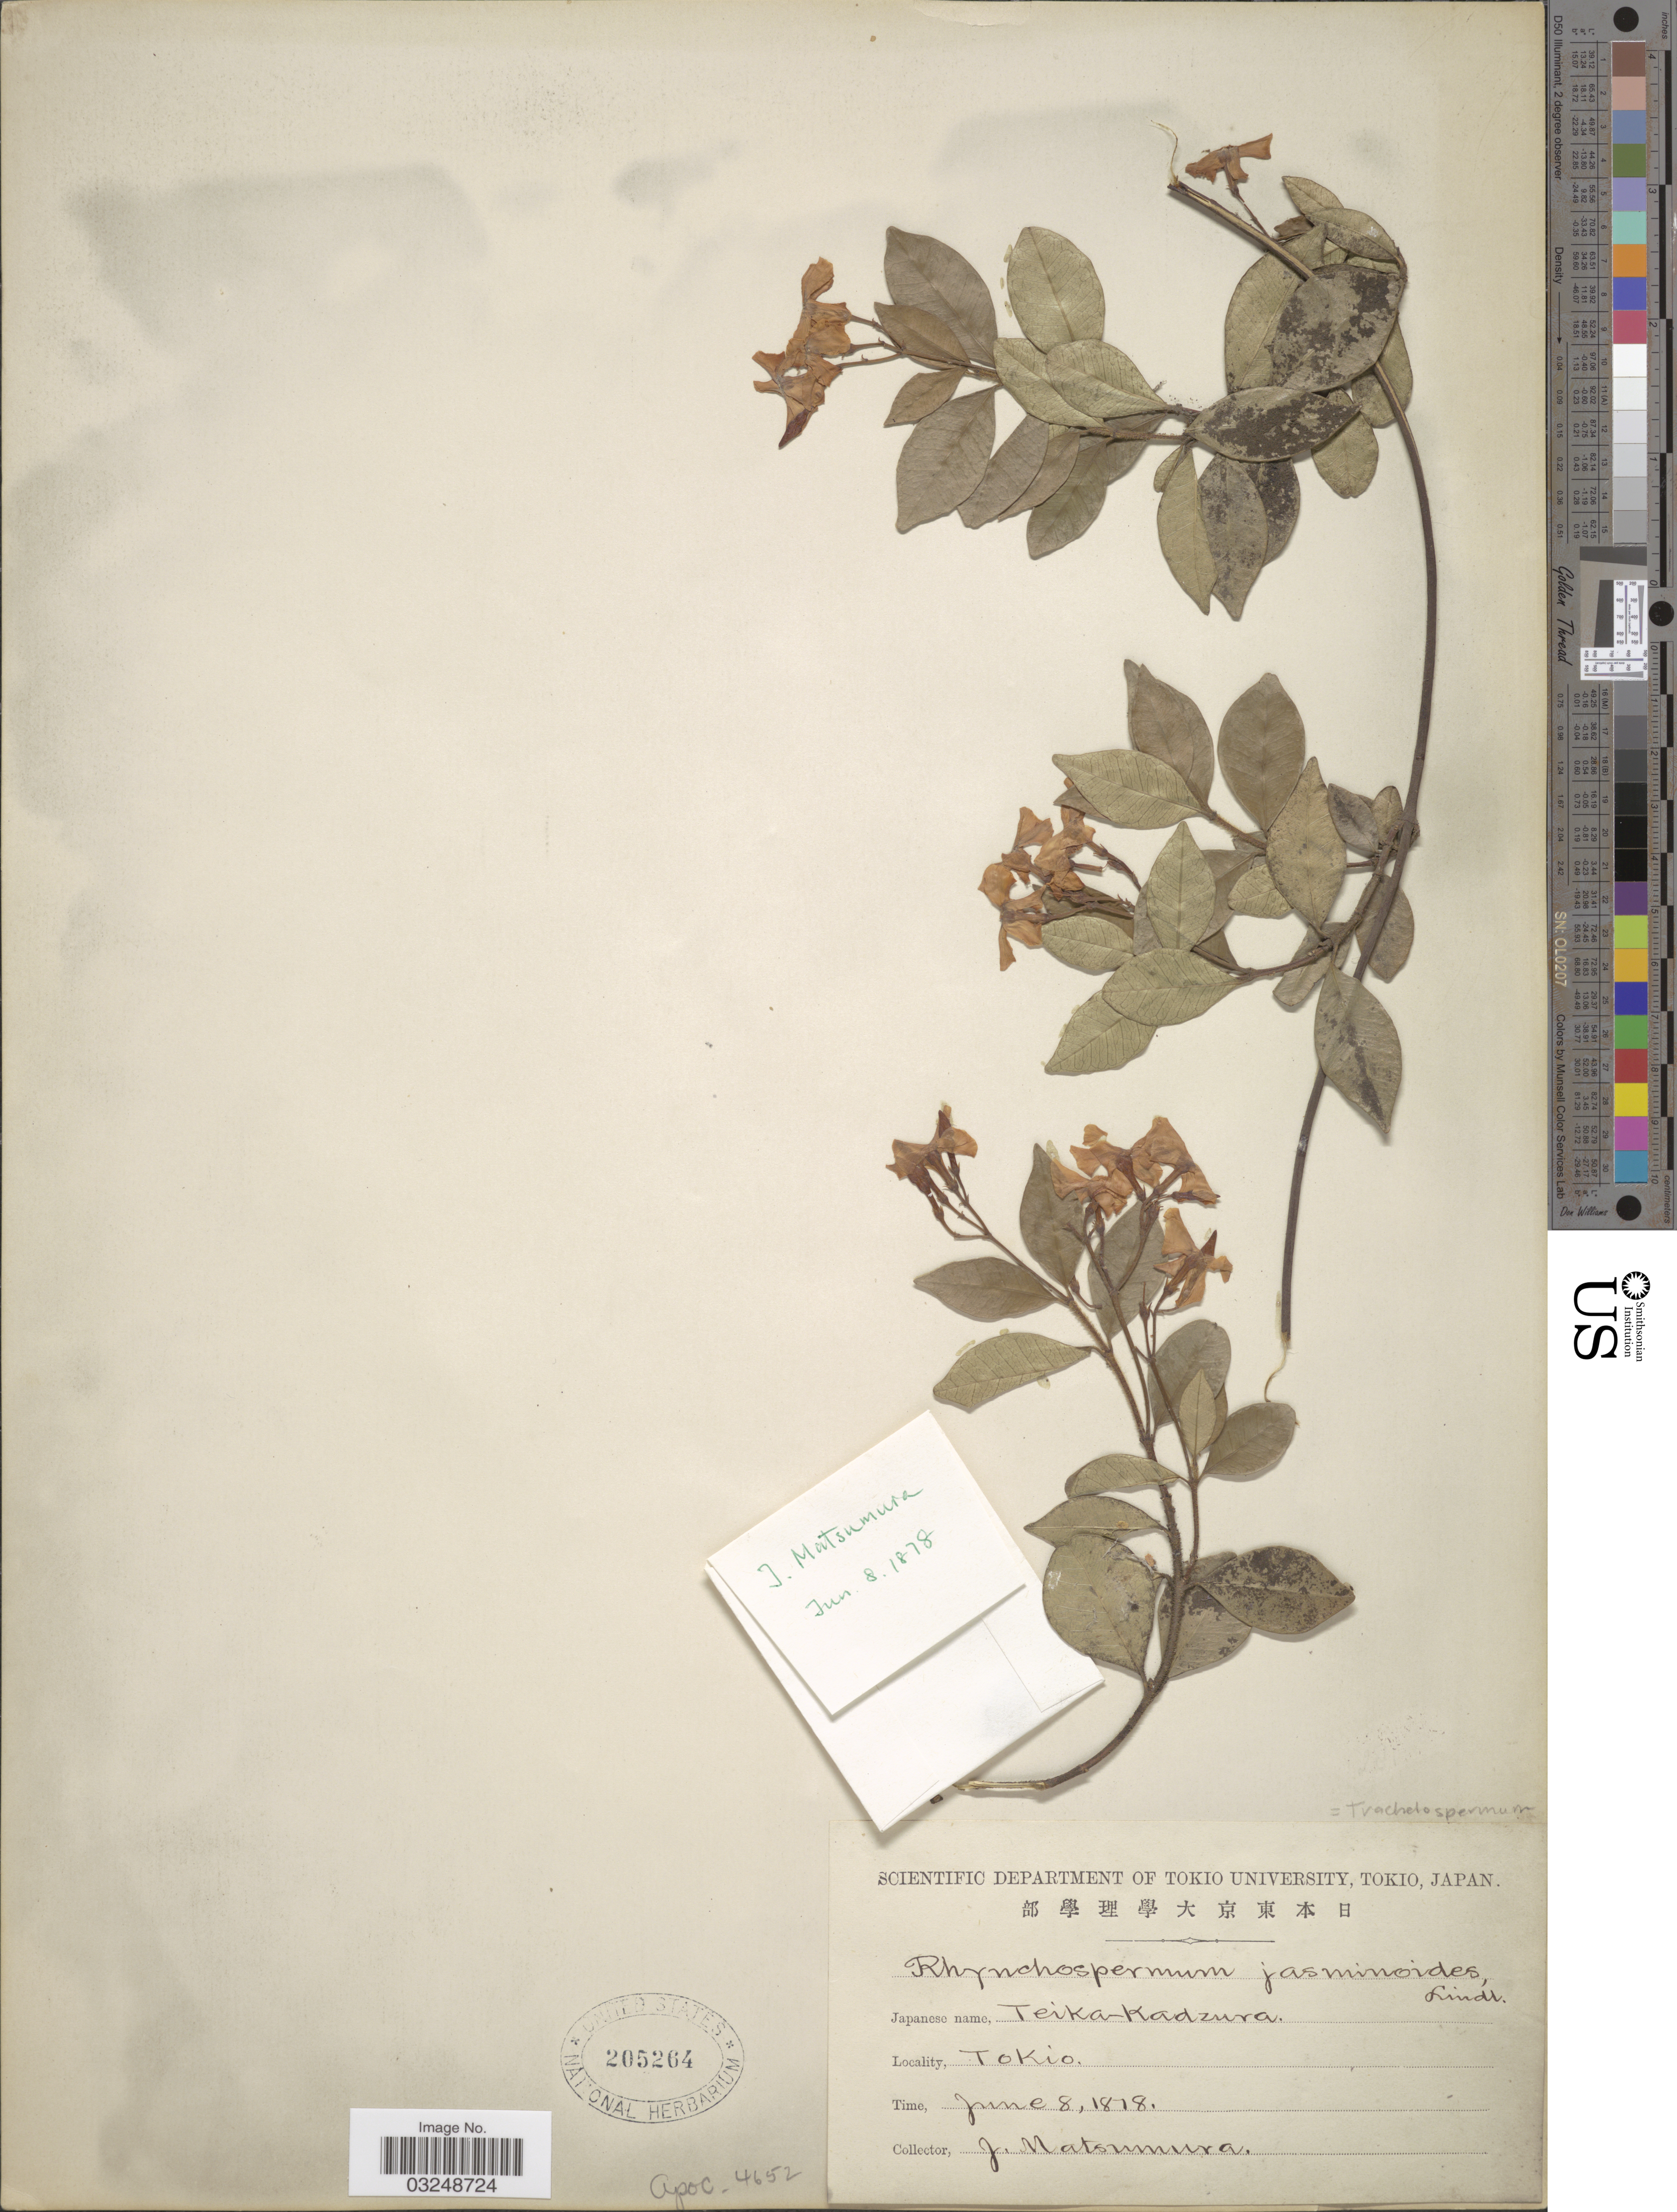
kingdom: Plantae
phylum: Tracheophyta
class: Magnoliopsida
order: Gentianales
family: Apocynaceae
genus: Trachelospermum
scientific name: Trachelospermum jasminoides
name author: (Lindl.) Lem.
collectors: J. Matsumura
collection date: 1818-06-08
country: Japan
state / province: Tokyo, Federal City of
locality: Tokio.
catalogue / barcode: US 205264